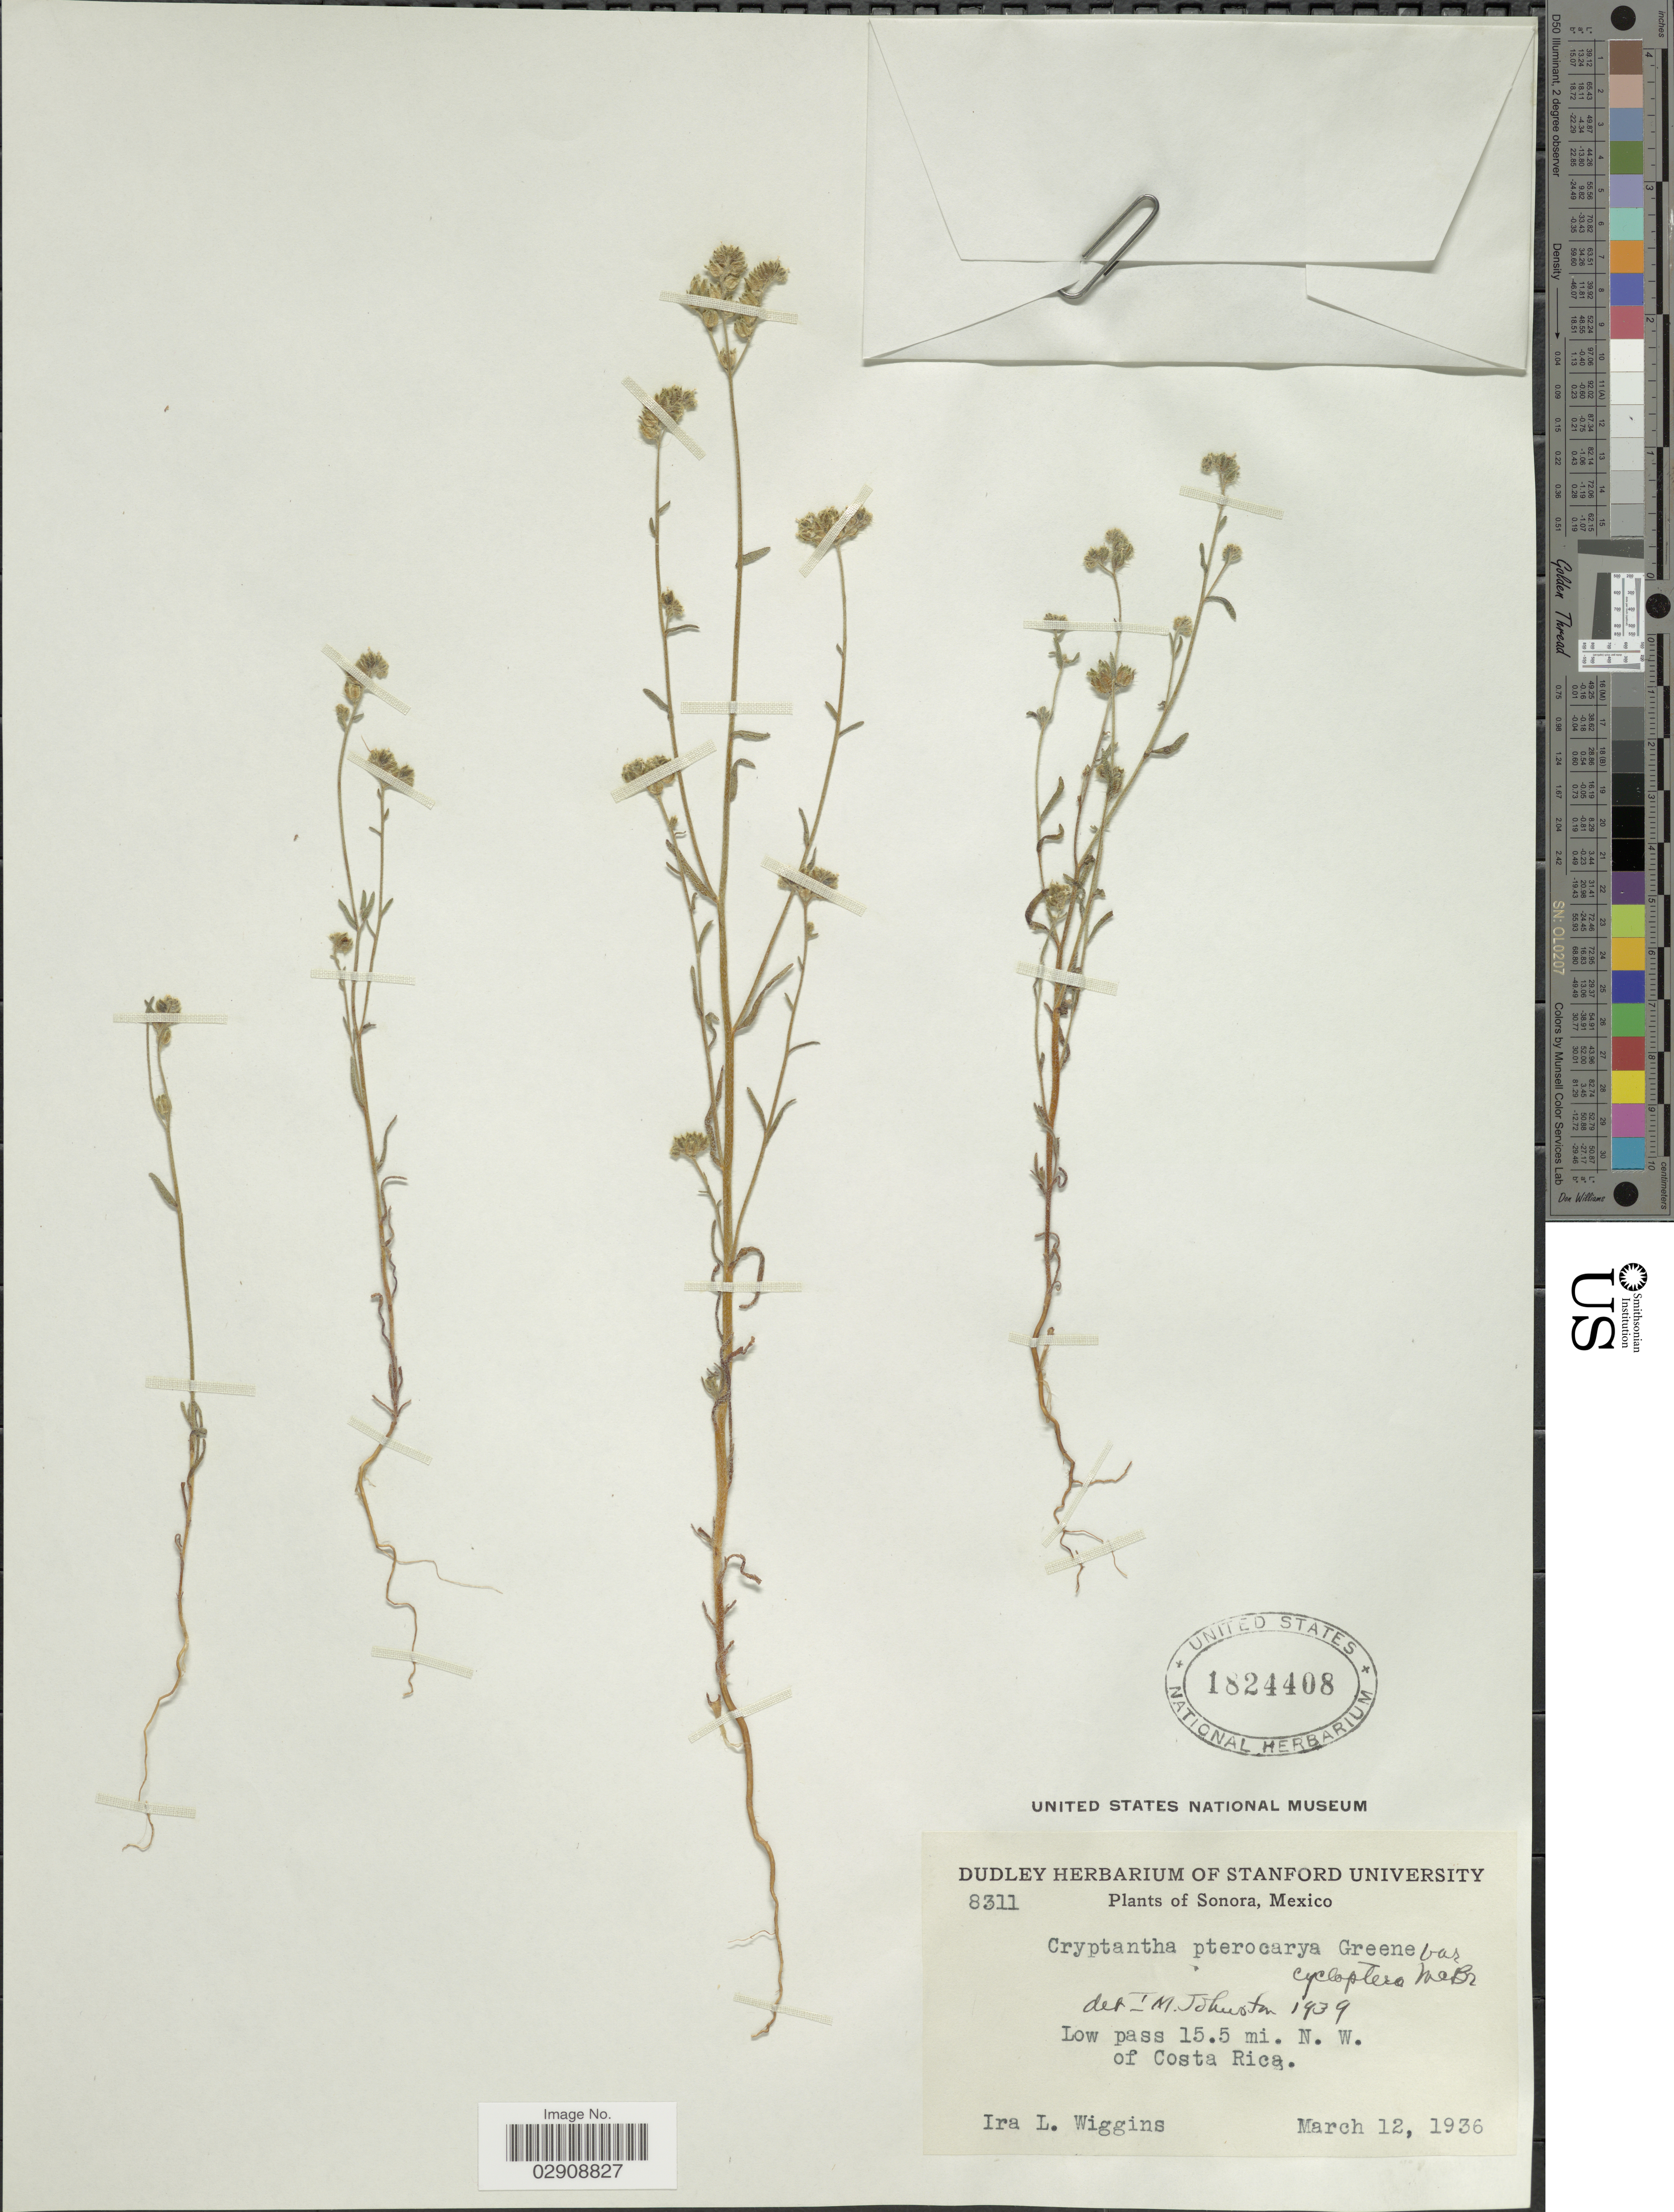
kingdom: Plantae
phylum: Tracheophyta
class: Magnoliopsida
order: Boraginales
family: Boraginaceae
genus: Cryptantha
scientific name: Cryptantha pterocarya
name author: (Torr.) Greene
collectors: I. L. Wiggins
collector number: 8311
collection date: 1936-03-12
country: Mexico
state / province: Sonora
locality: Low pass 15.5 mi. N.W. of Costa Rica.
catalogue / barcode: US 1824408